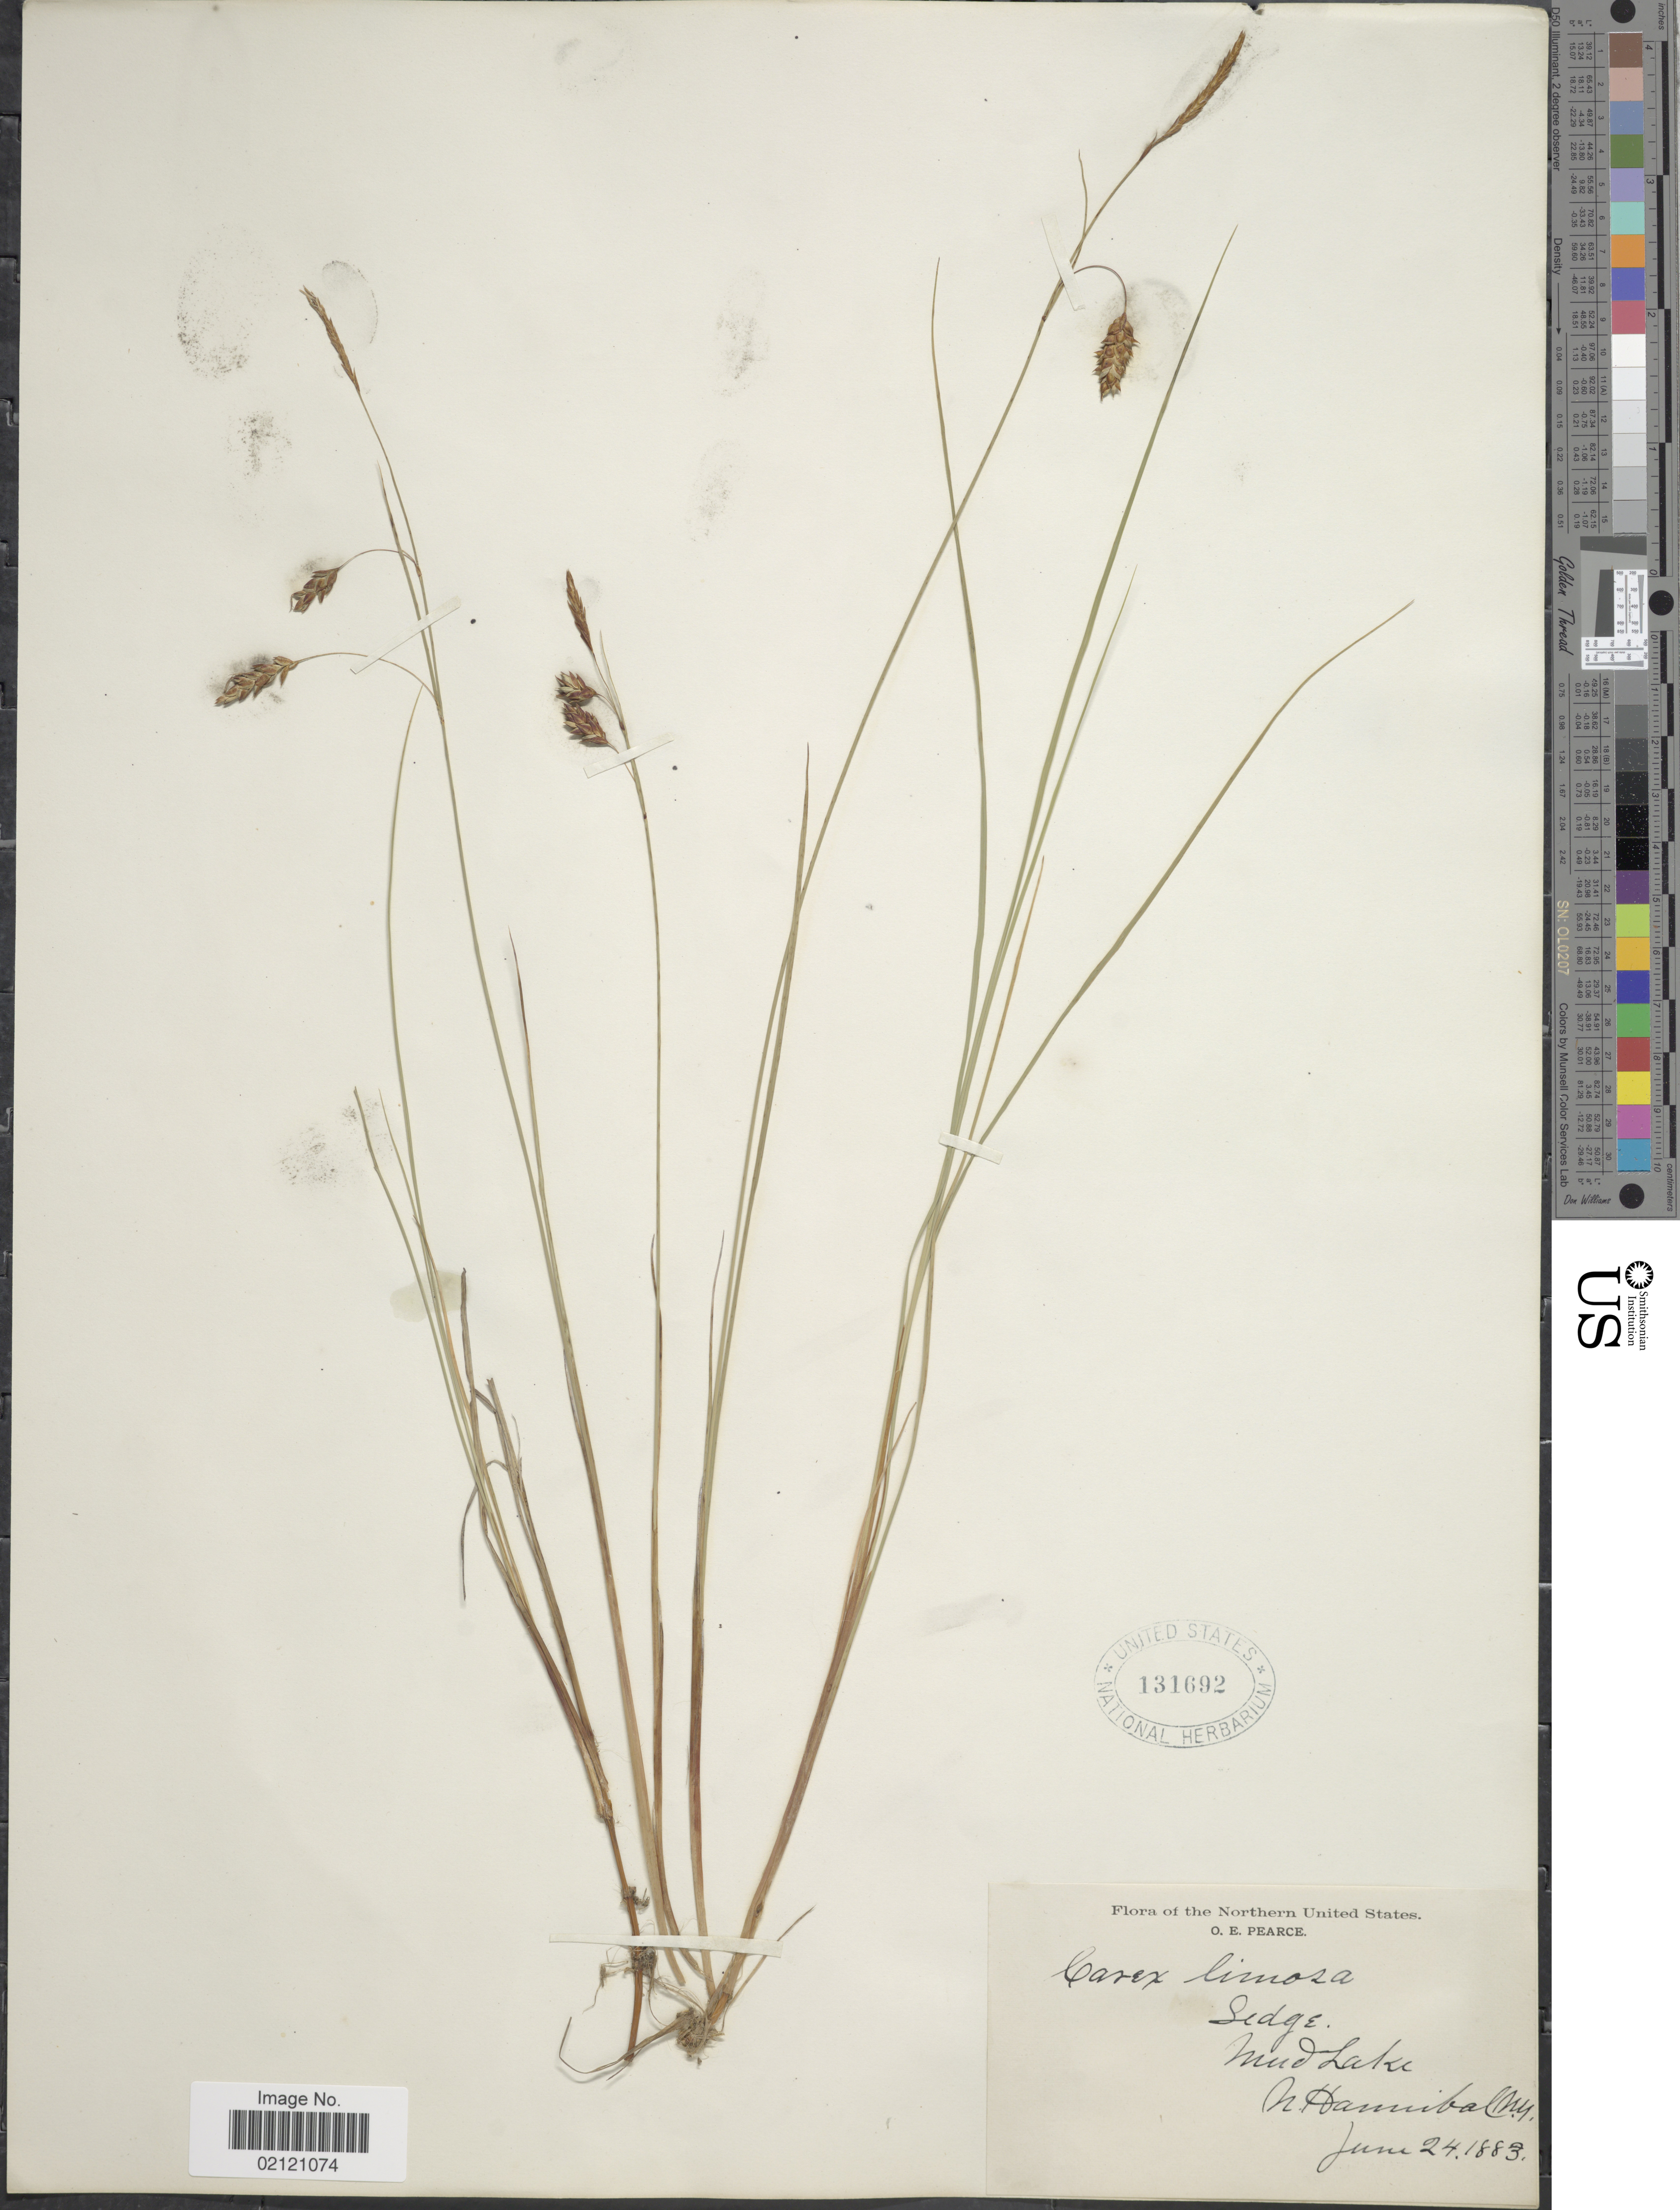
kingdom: Plantae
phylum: Tracheophyta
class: Liliopsida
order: Poales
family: Cyperaceae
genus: Carex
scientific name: Carex limosa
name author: L.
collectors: O. E. Pearce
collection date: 1883-06-24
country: United States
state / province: New York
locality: Northern United States, Mud Lake, N. Hannibal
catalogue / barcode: US 131692